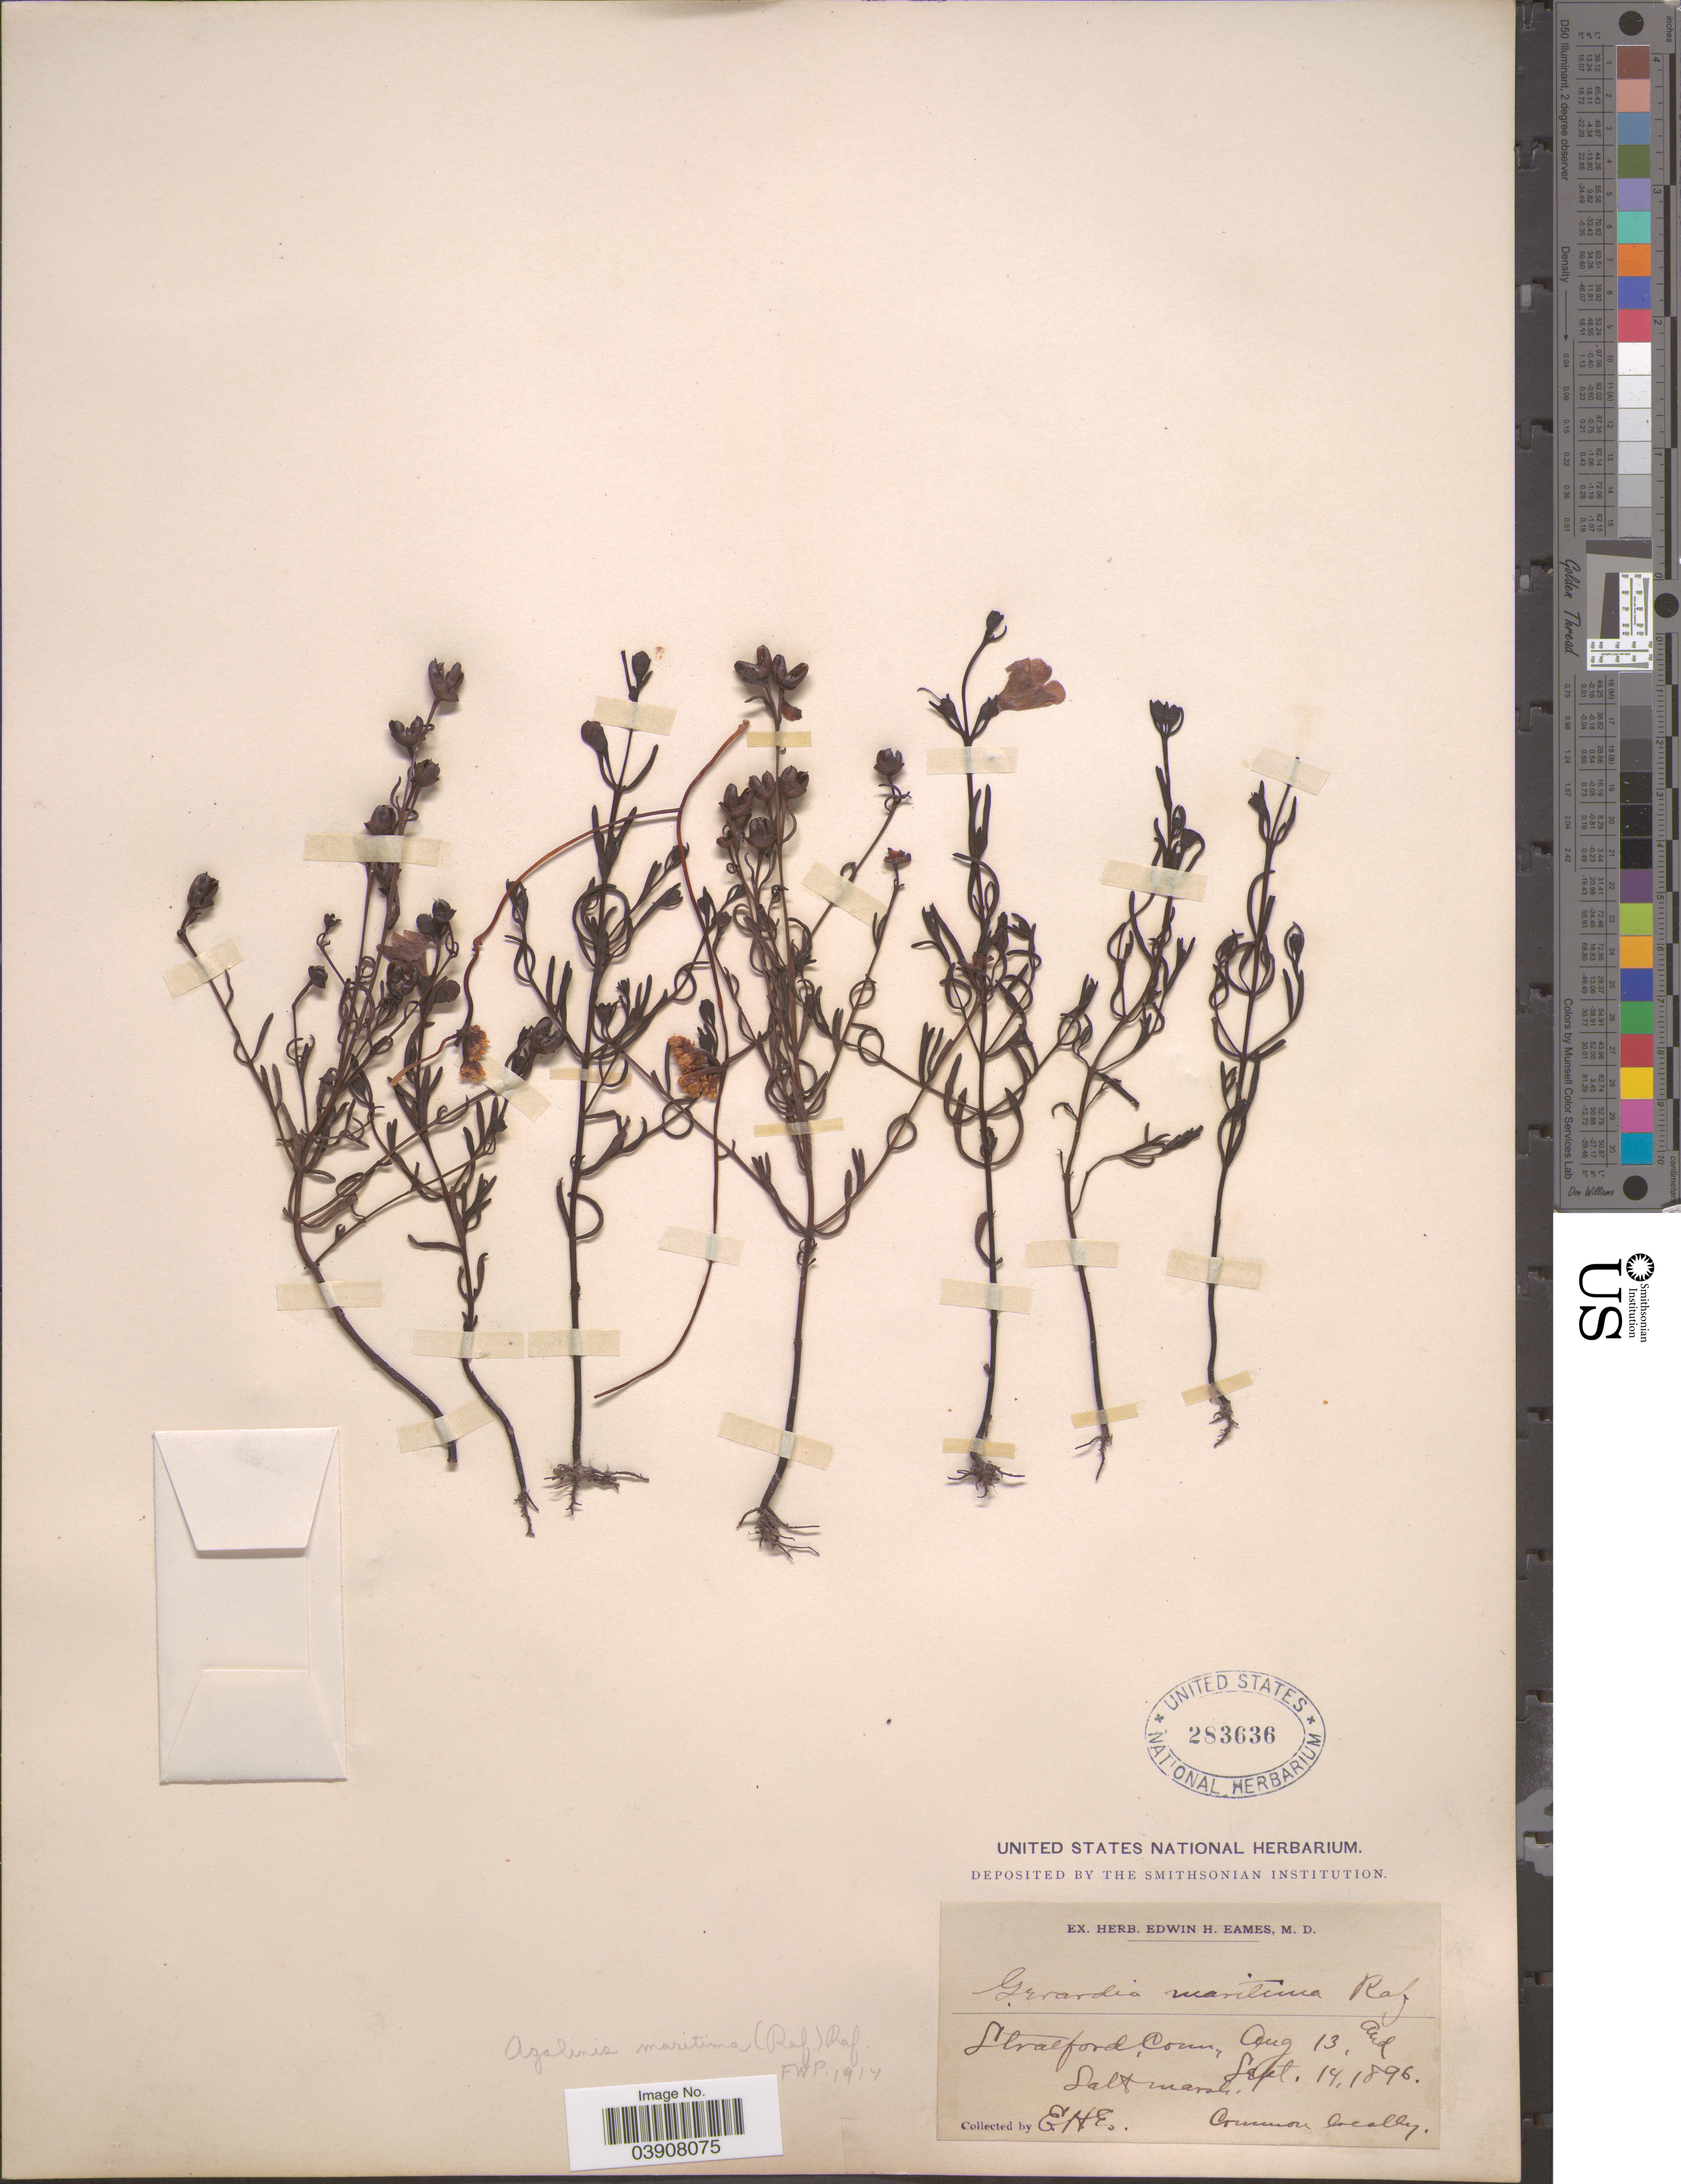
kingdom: Plantae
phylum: Tracheophyta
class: Magnoliopsida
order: Lamiales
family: Orobanchaceae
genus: Agalinis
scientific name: Agalinis maritima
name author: (Raf.) Raf.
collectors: E. H. Eames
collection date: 1896-08-13/1896-09-14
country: United States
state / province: Connecticut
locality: Stratford.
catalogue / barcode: US 283636